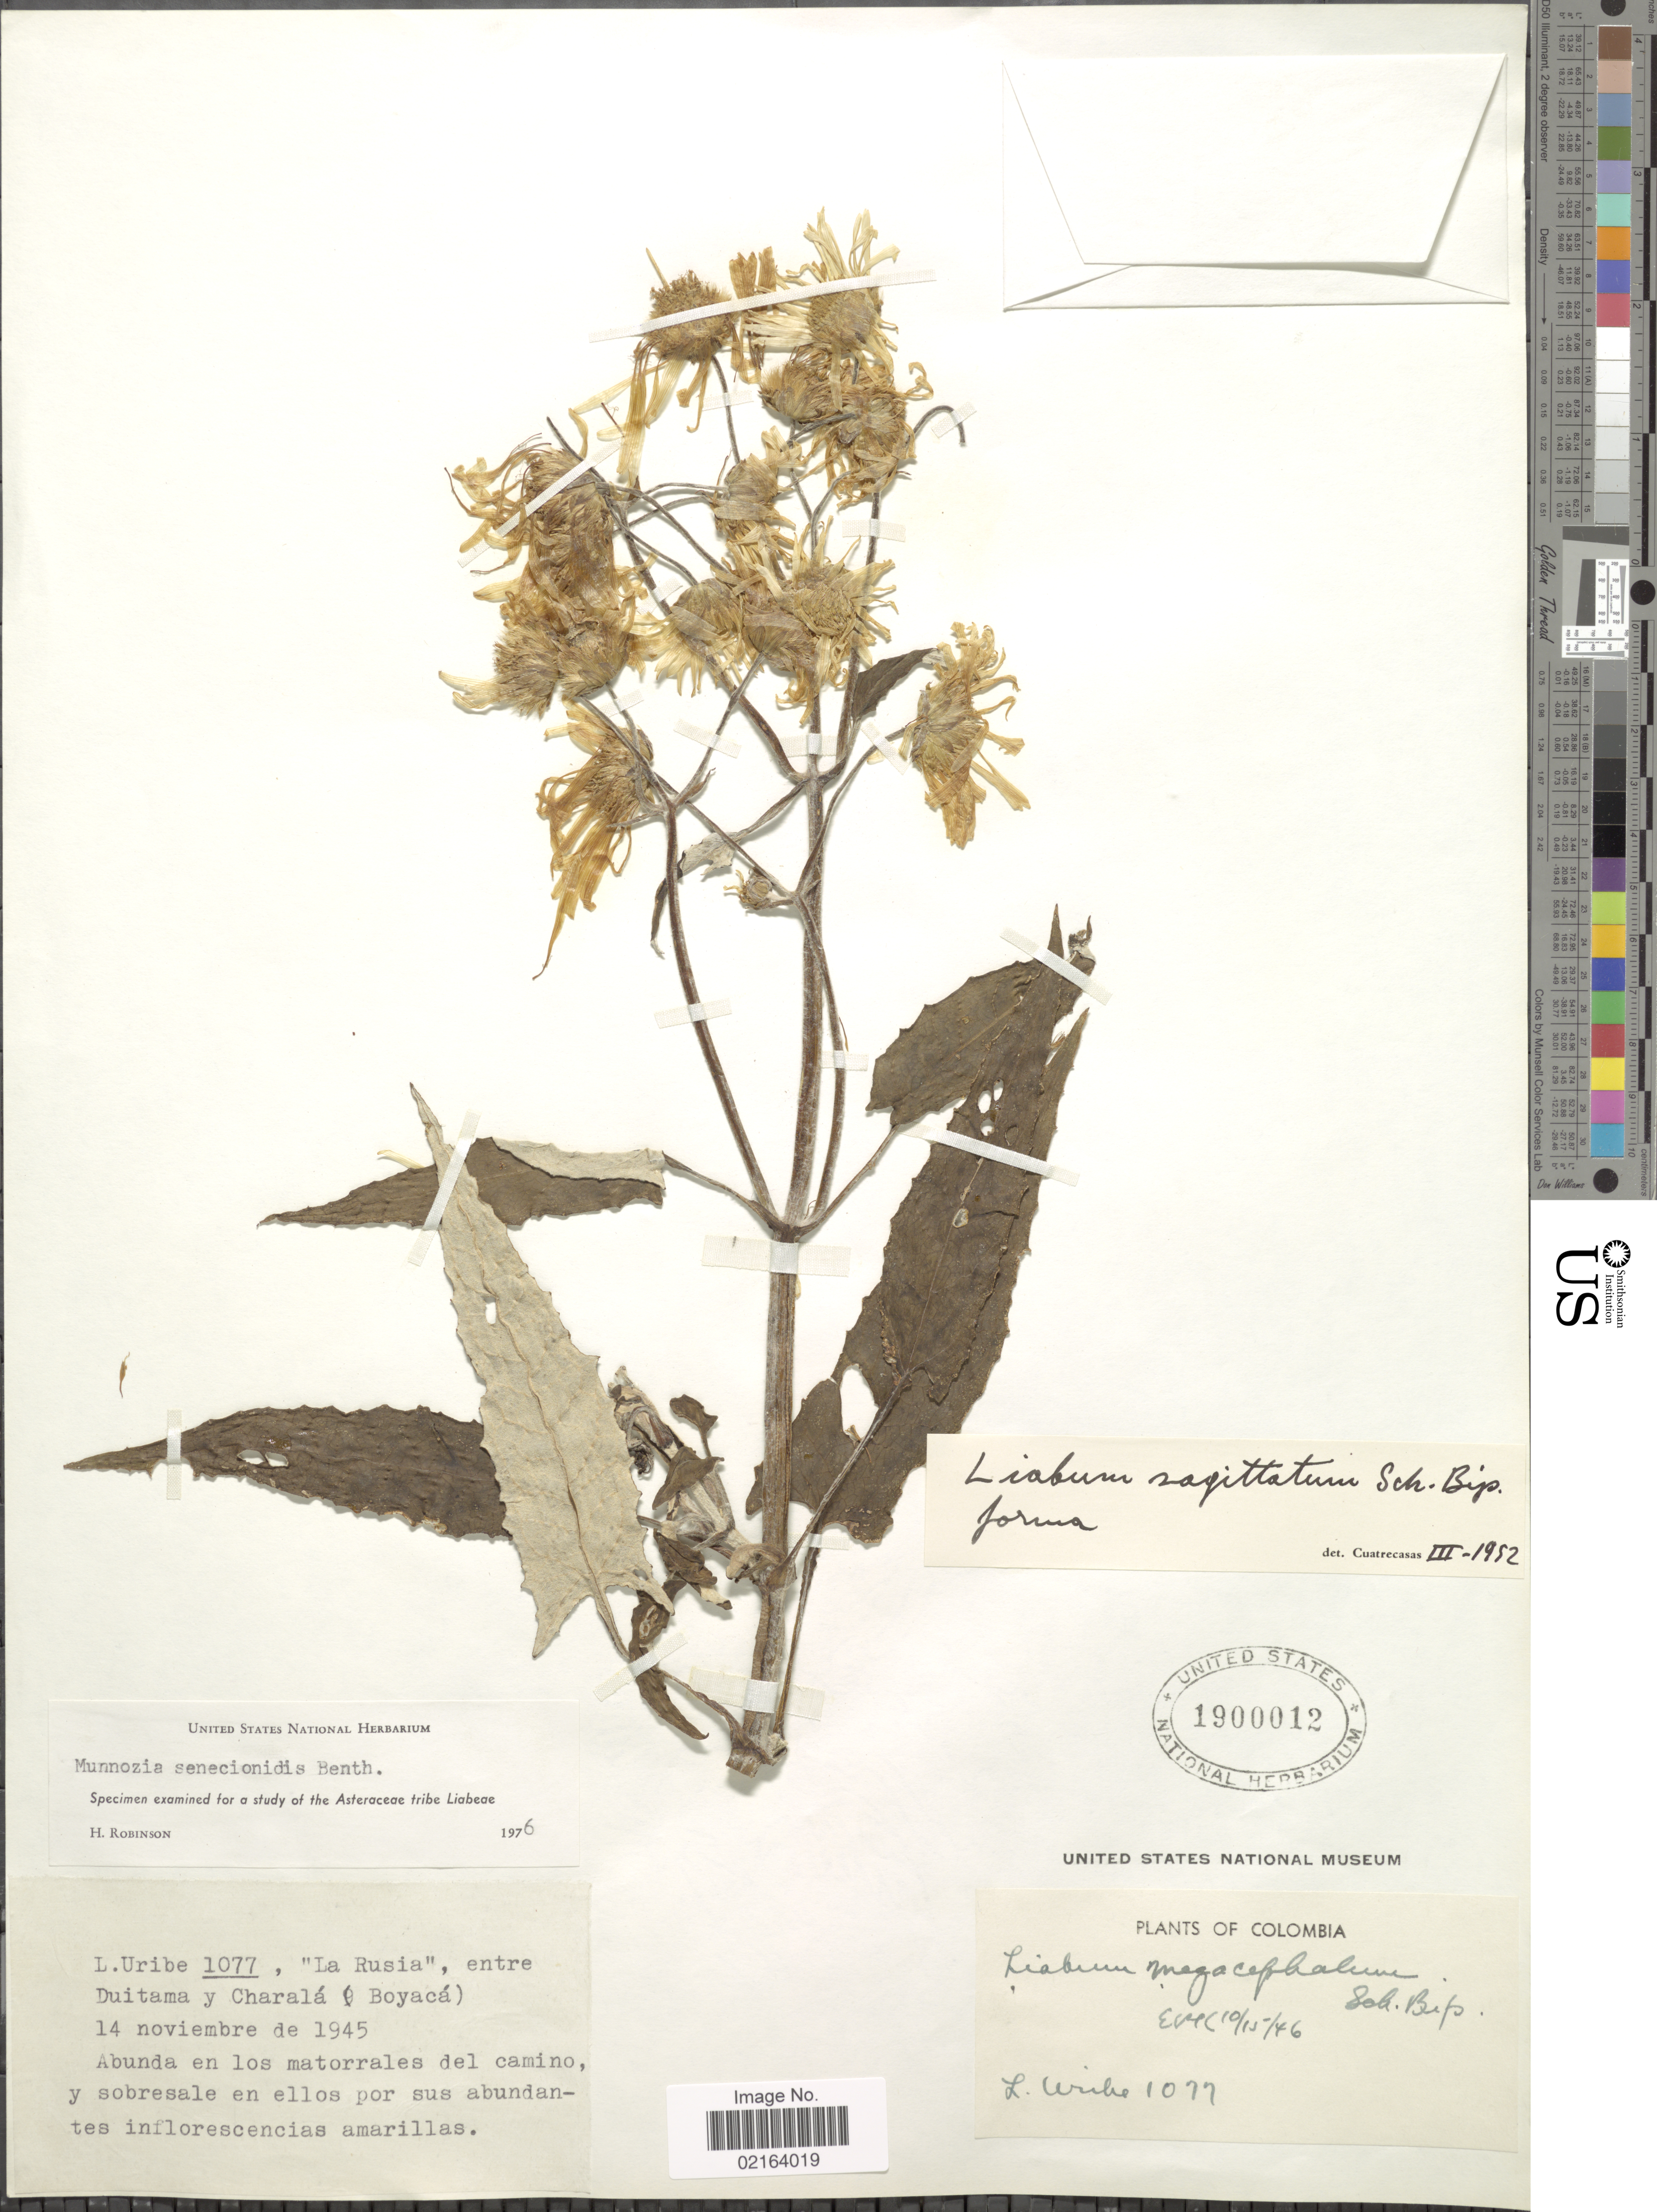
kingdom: Plantae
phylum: Tracheophyta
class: Magnoliopsida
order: Asterales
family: Asteraceae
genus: Munnozia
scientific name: Munnozia senecionidis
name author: Benth.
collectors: L. Uribe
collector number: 1077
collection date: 1945-11-14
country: Colombia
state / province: Boyacá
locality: La Rusia, entre Duitama y Charala (Boyaca)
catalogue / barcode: US 1900012